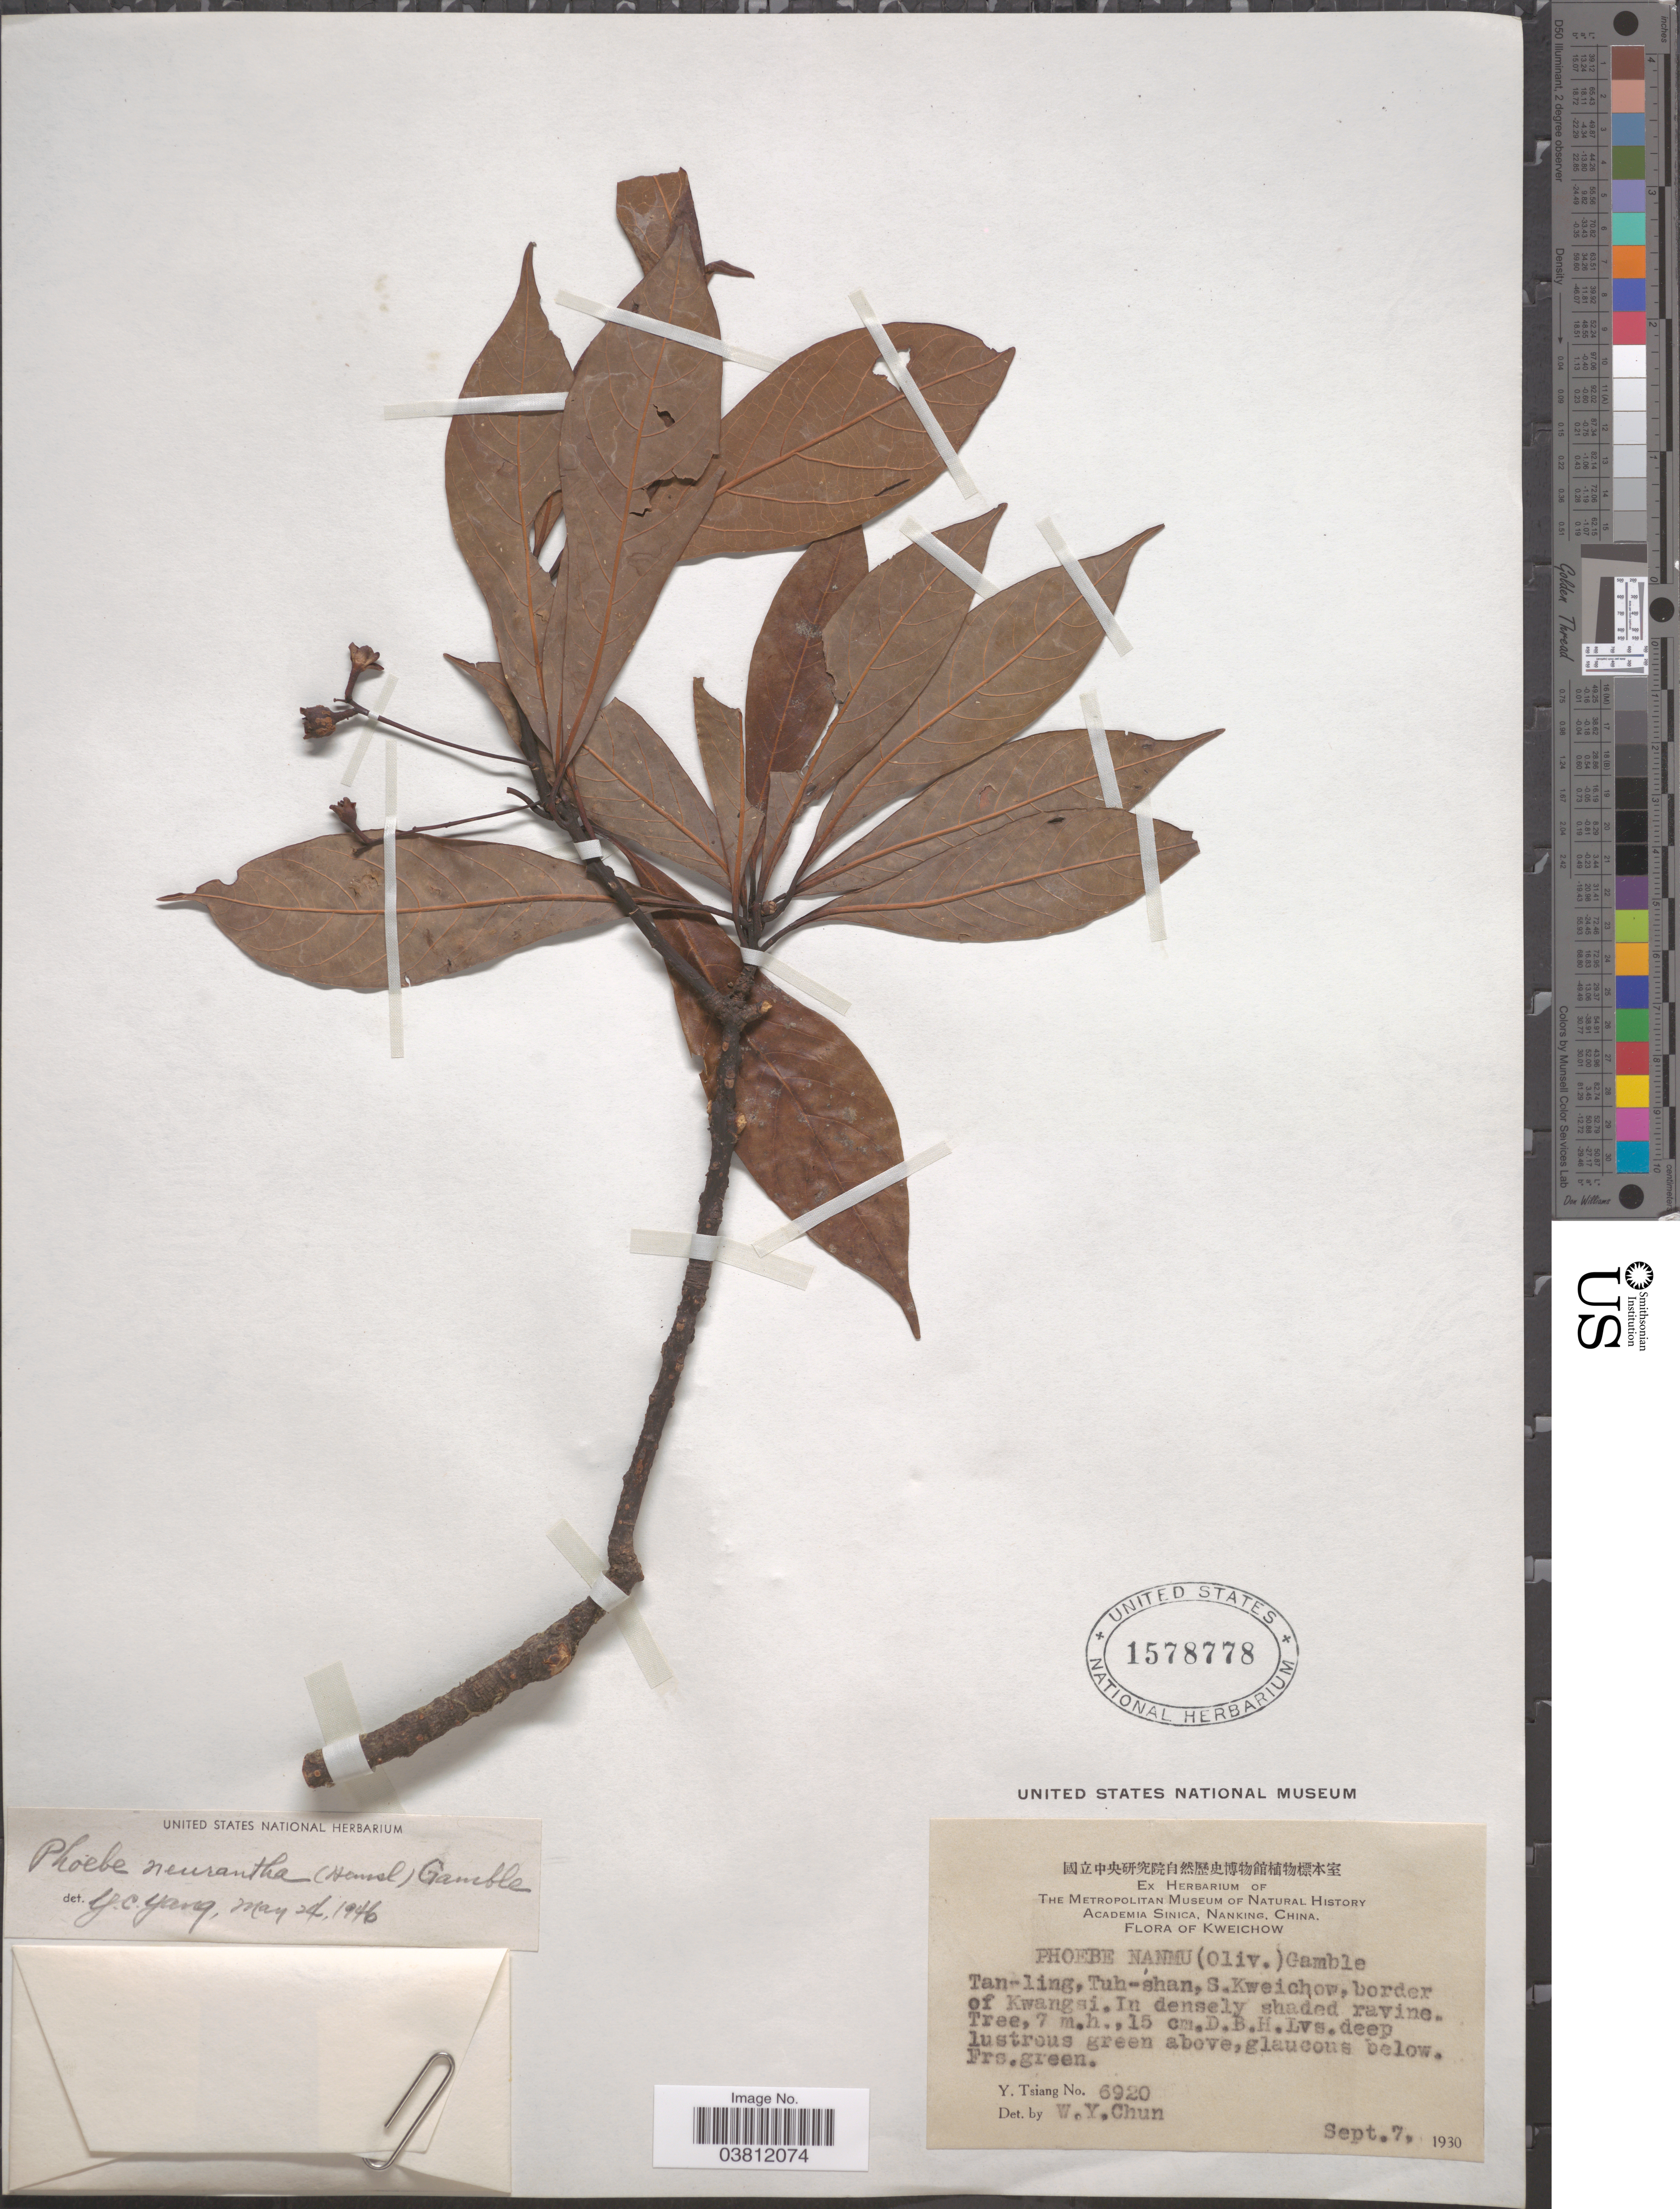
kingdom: Plantae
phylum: Tracheophyta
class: Magnoliopsida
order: Laurales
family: Lauraceae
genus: Phoebe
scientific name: Phoebe neurantha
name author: Gamble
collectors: Y. Tsiang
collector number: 6920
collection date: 1930-09-07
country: China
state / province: Guizhou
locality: Kweichow. Tan-ling, Tuh-shan, S. Kweichow, border of Kwangsi.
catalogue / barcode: US 1578778